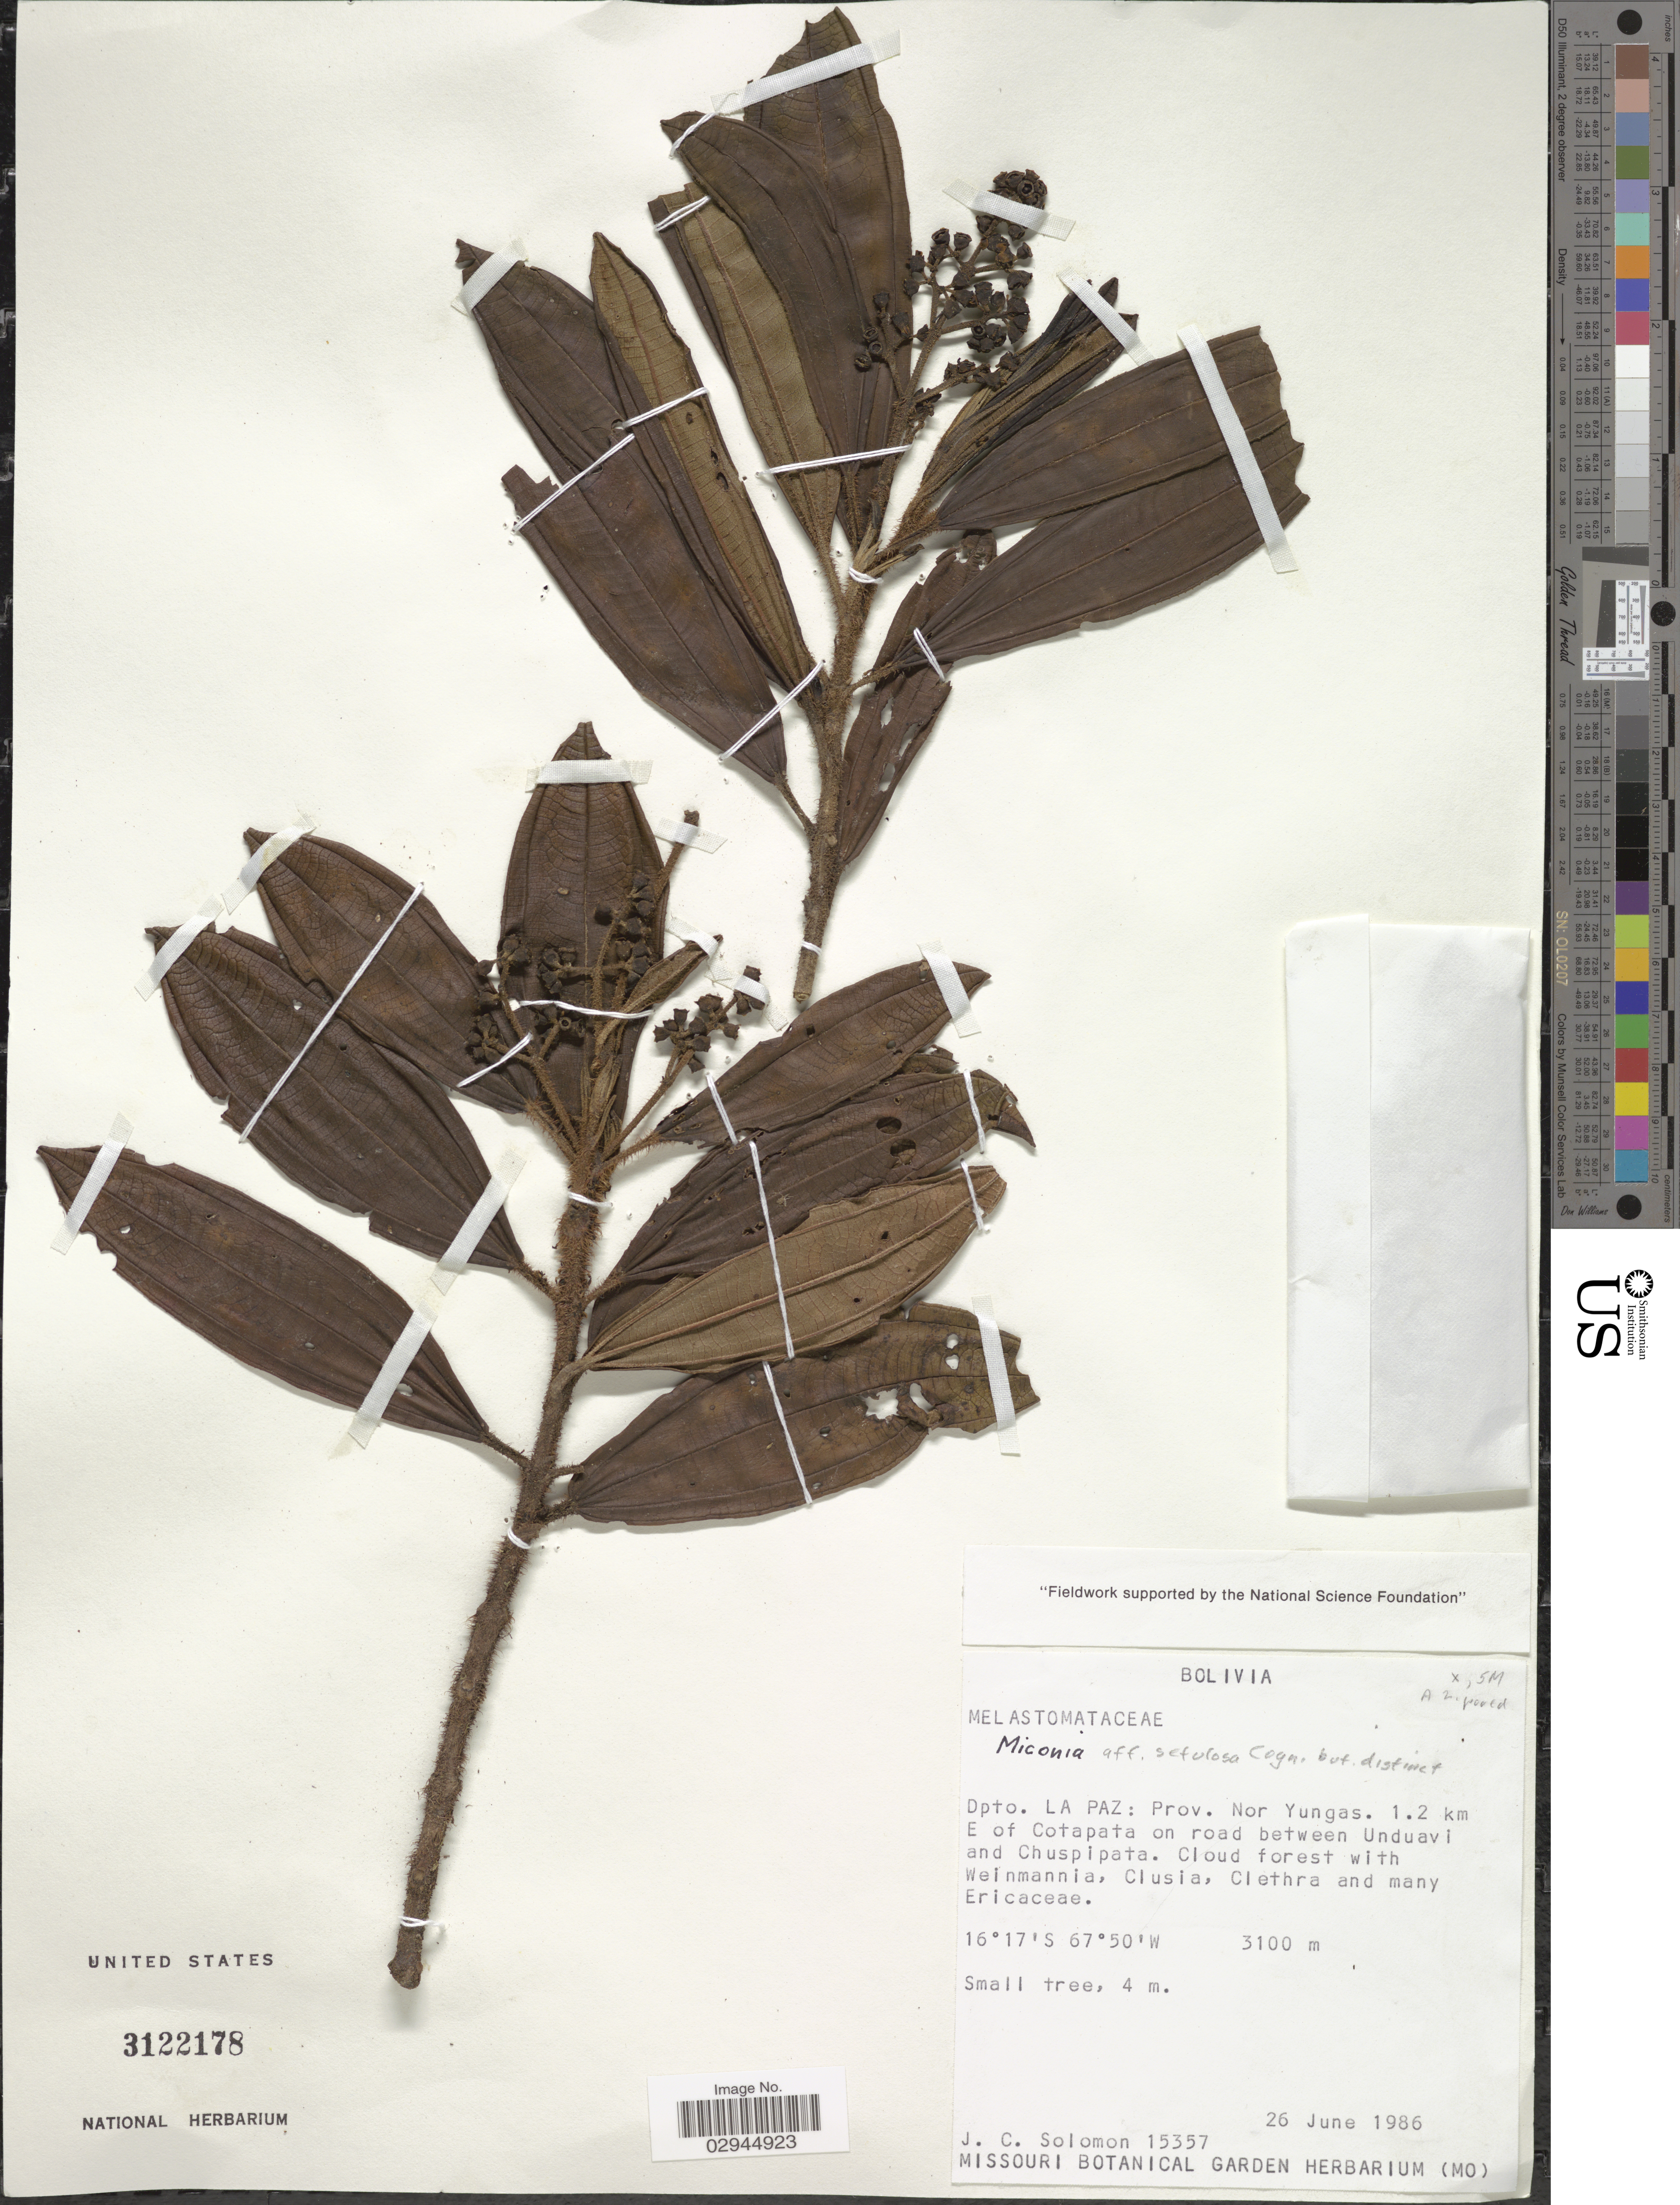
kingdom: Plantae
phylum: Tracheophyta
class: Magnoliopsida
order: Myrtales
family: Melastomataceae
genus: Miconia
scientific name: Miconia sp.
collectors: J. C. Solomon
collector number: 15357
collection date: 1986-06-26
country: Bolivia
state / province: La Paz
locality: Dpto. La Paz: Prov. Nor Yungas. 1.2 km E of Cotapata on road between Unduavi and Chuspipata.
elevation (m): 3100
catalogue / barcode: US 3122178